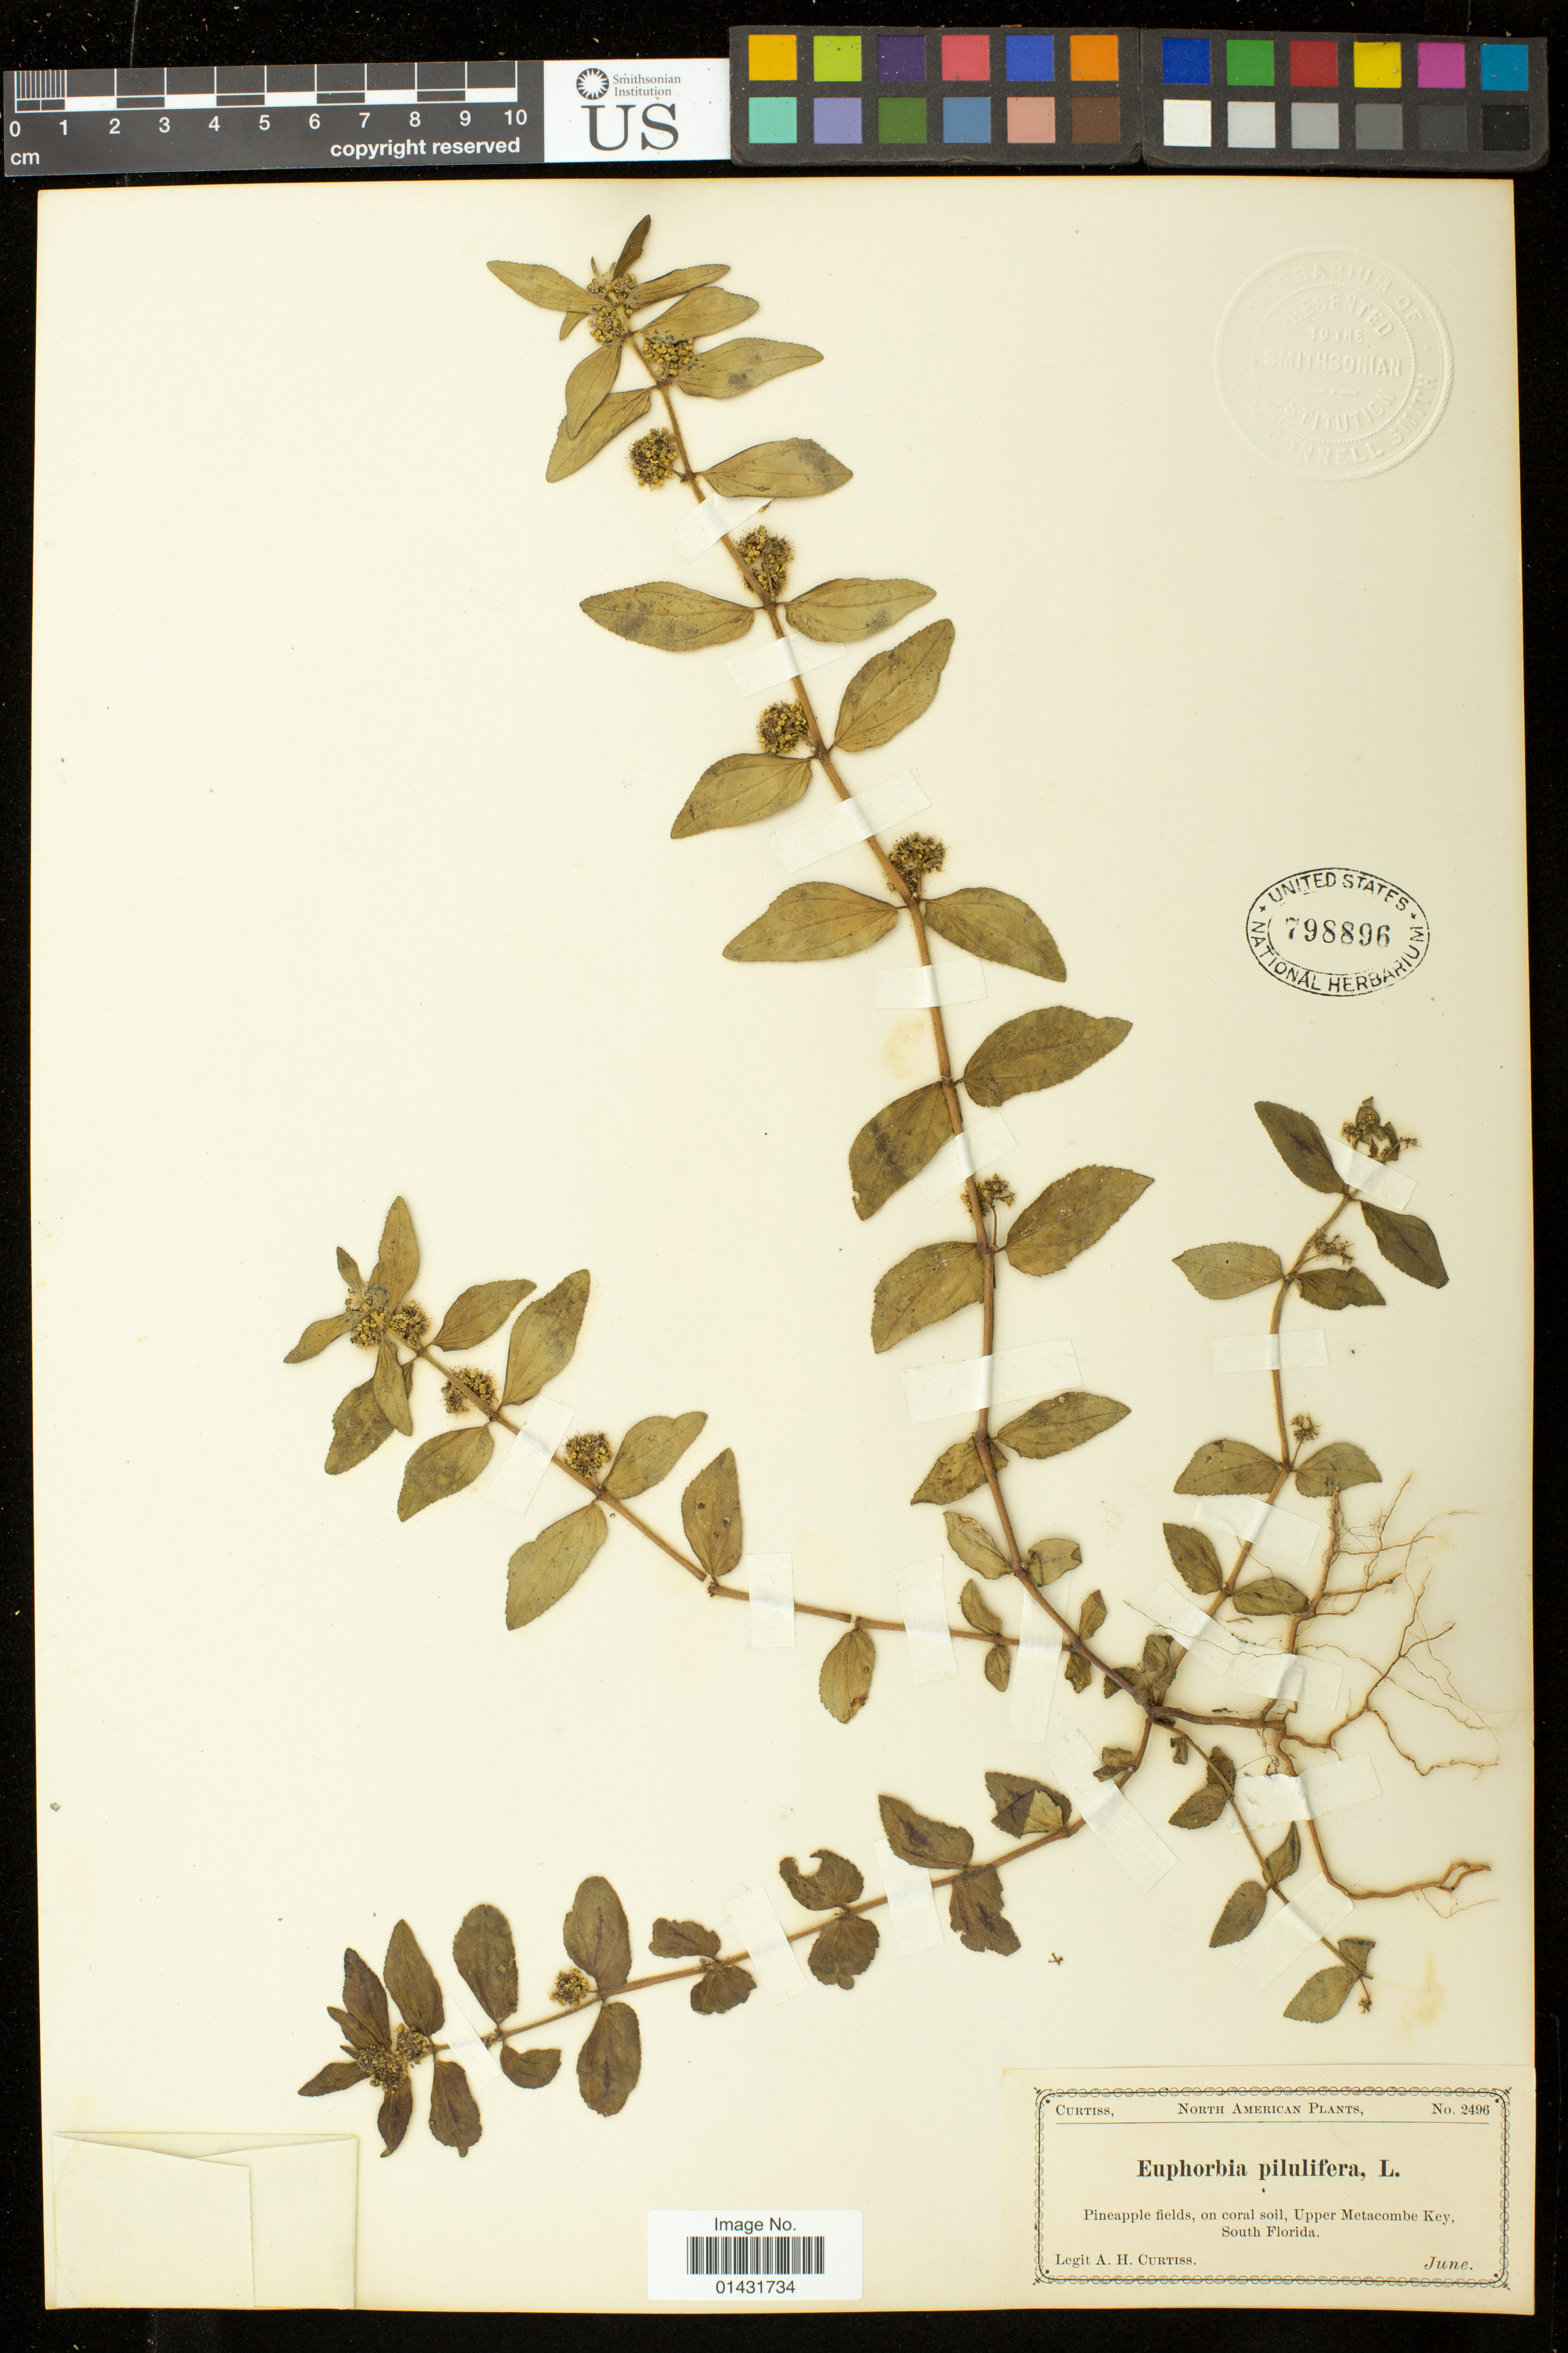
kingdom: Plantae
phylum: Tracheophyta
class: Magnoliopsida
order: Malpighiales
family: Euphorbiaceae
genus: Euphorbia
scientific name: Euphorbia hirta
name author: L.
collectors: A. H. Curtiss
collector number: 2496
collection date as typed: June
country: United States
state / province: Florida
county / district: Monroe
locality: Pineapple fields, Upper Metacombe Key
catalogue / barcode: US 798896